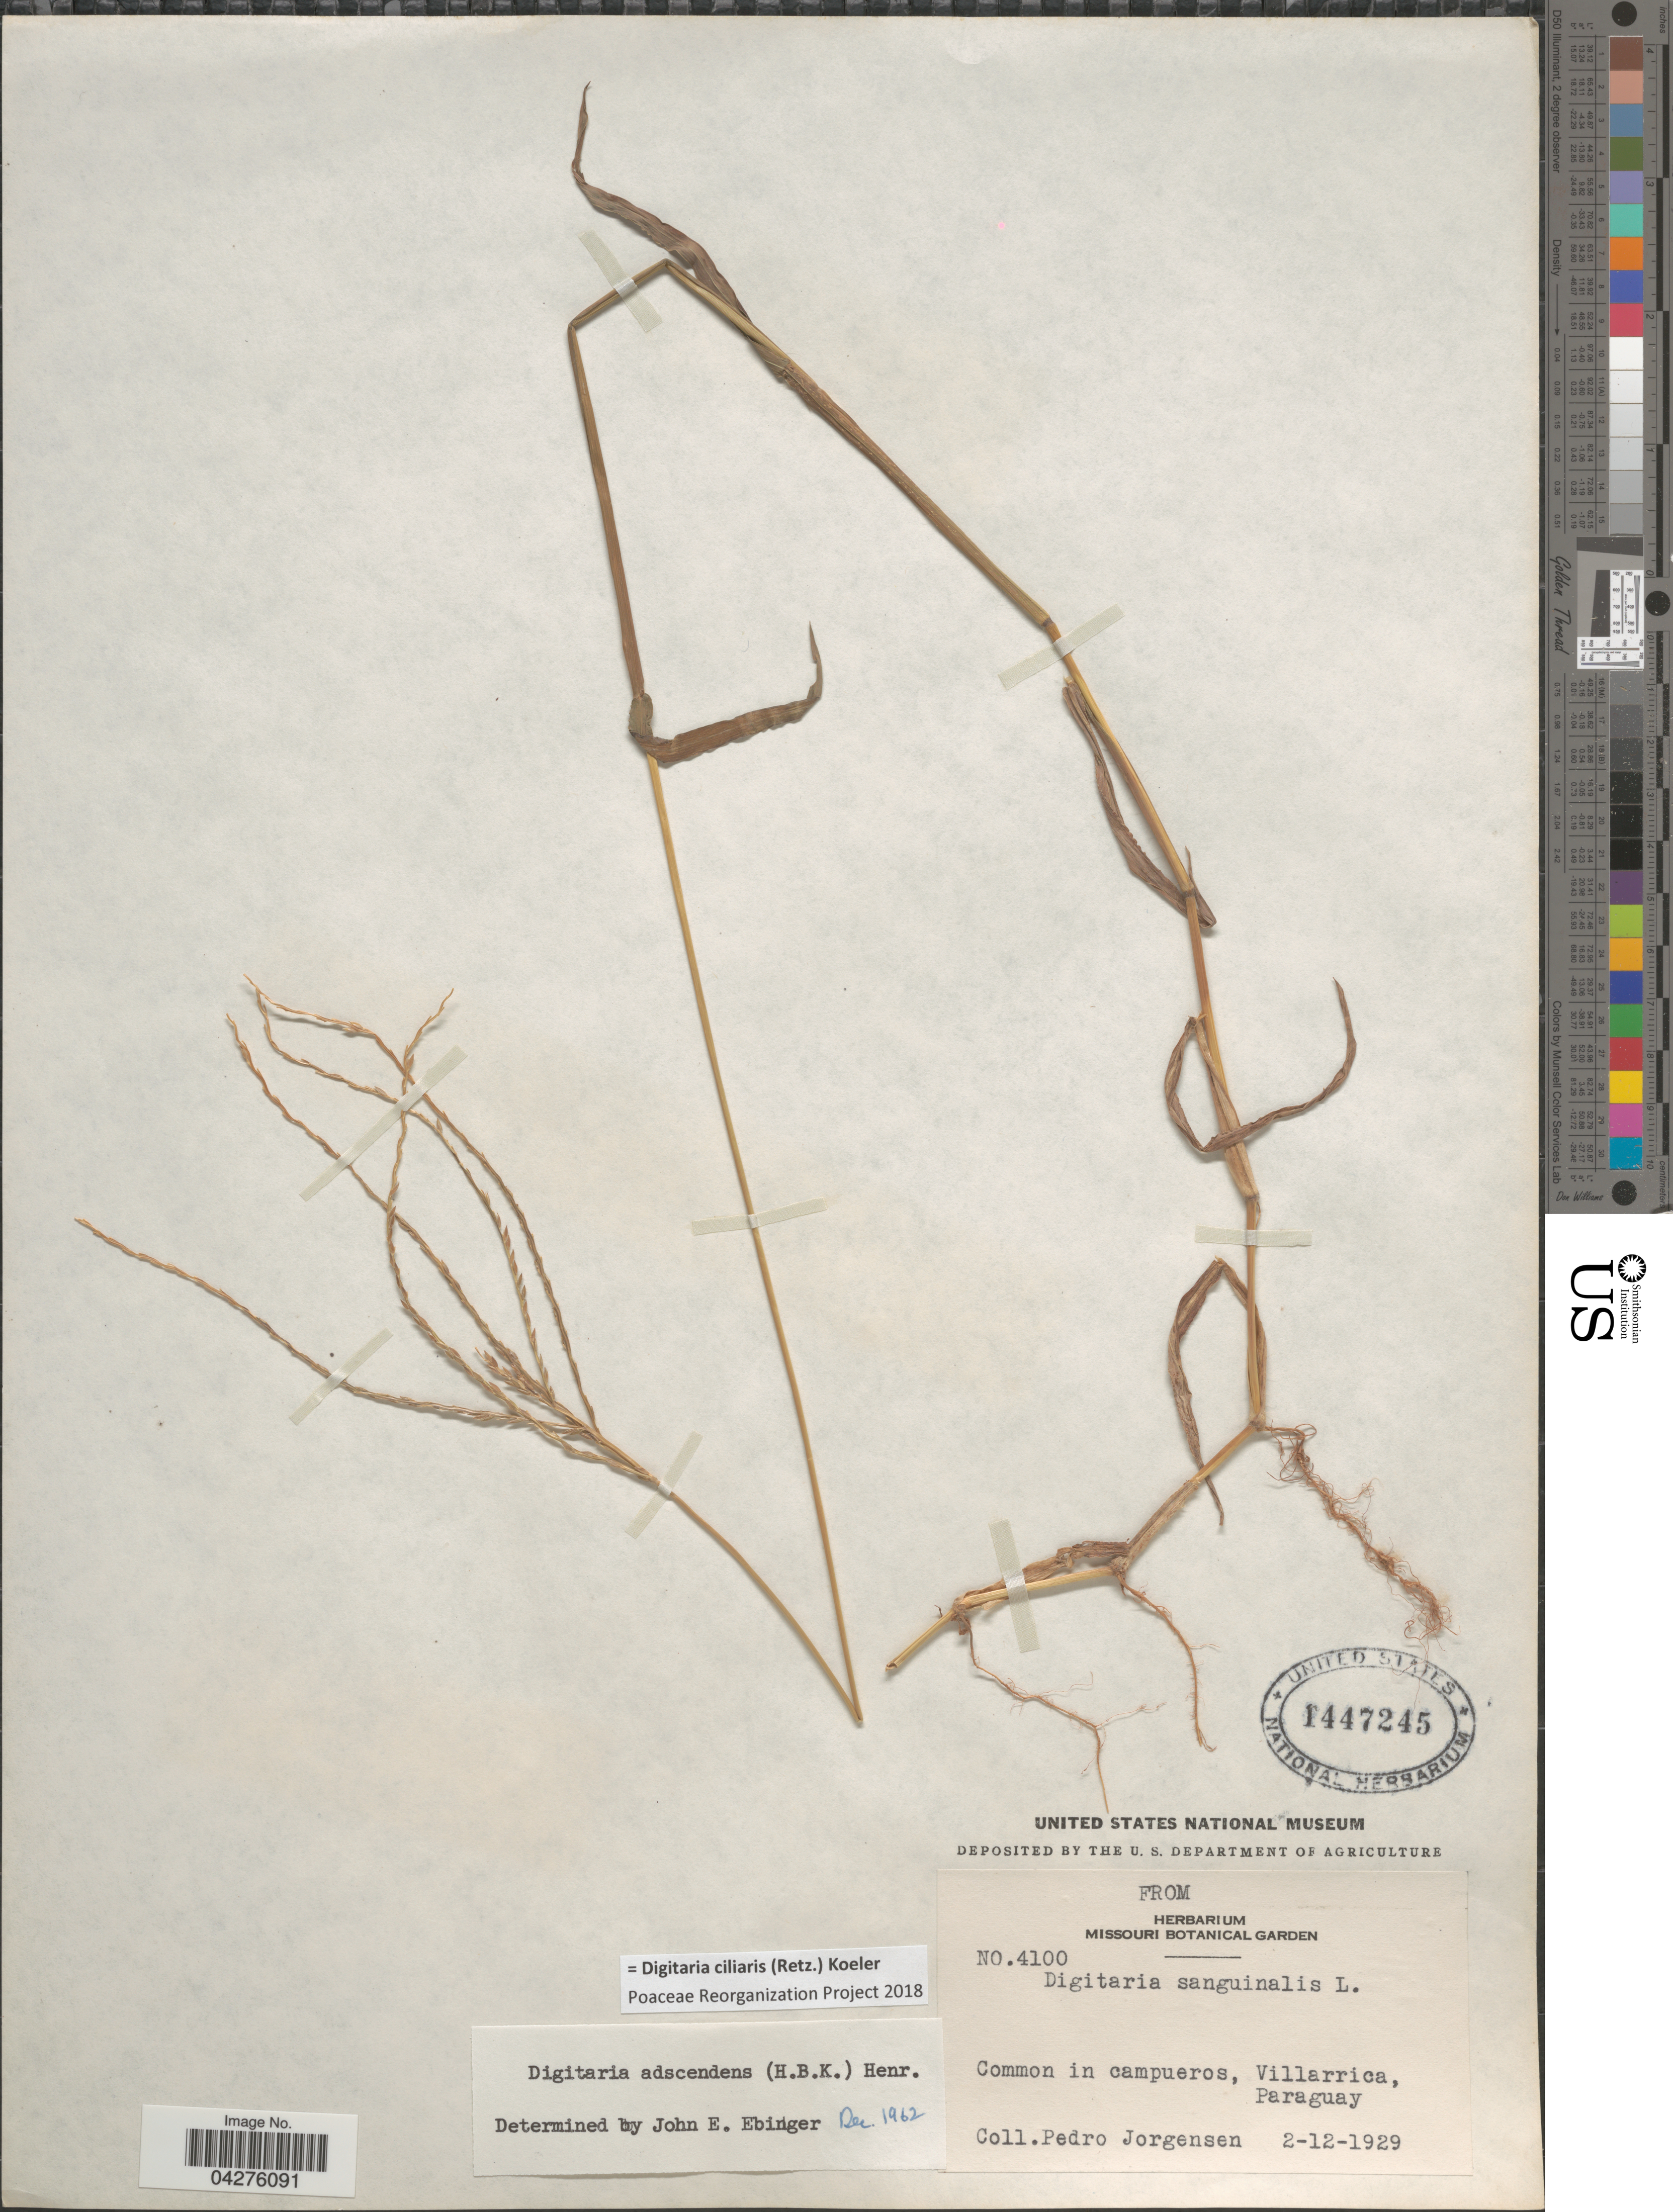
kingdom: Plantae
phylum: Tracheophyta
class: Liliopsida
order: Poales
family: Poaceae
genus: Digitaria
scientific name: Digitaria ciliaris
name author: (Retz.) Koeler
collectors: P. Jörgensen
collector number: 4100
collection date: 1929-12-02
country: Paraguay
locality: Villarrica.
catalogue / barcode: US 1447245